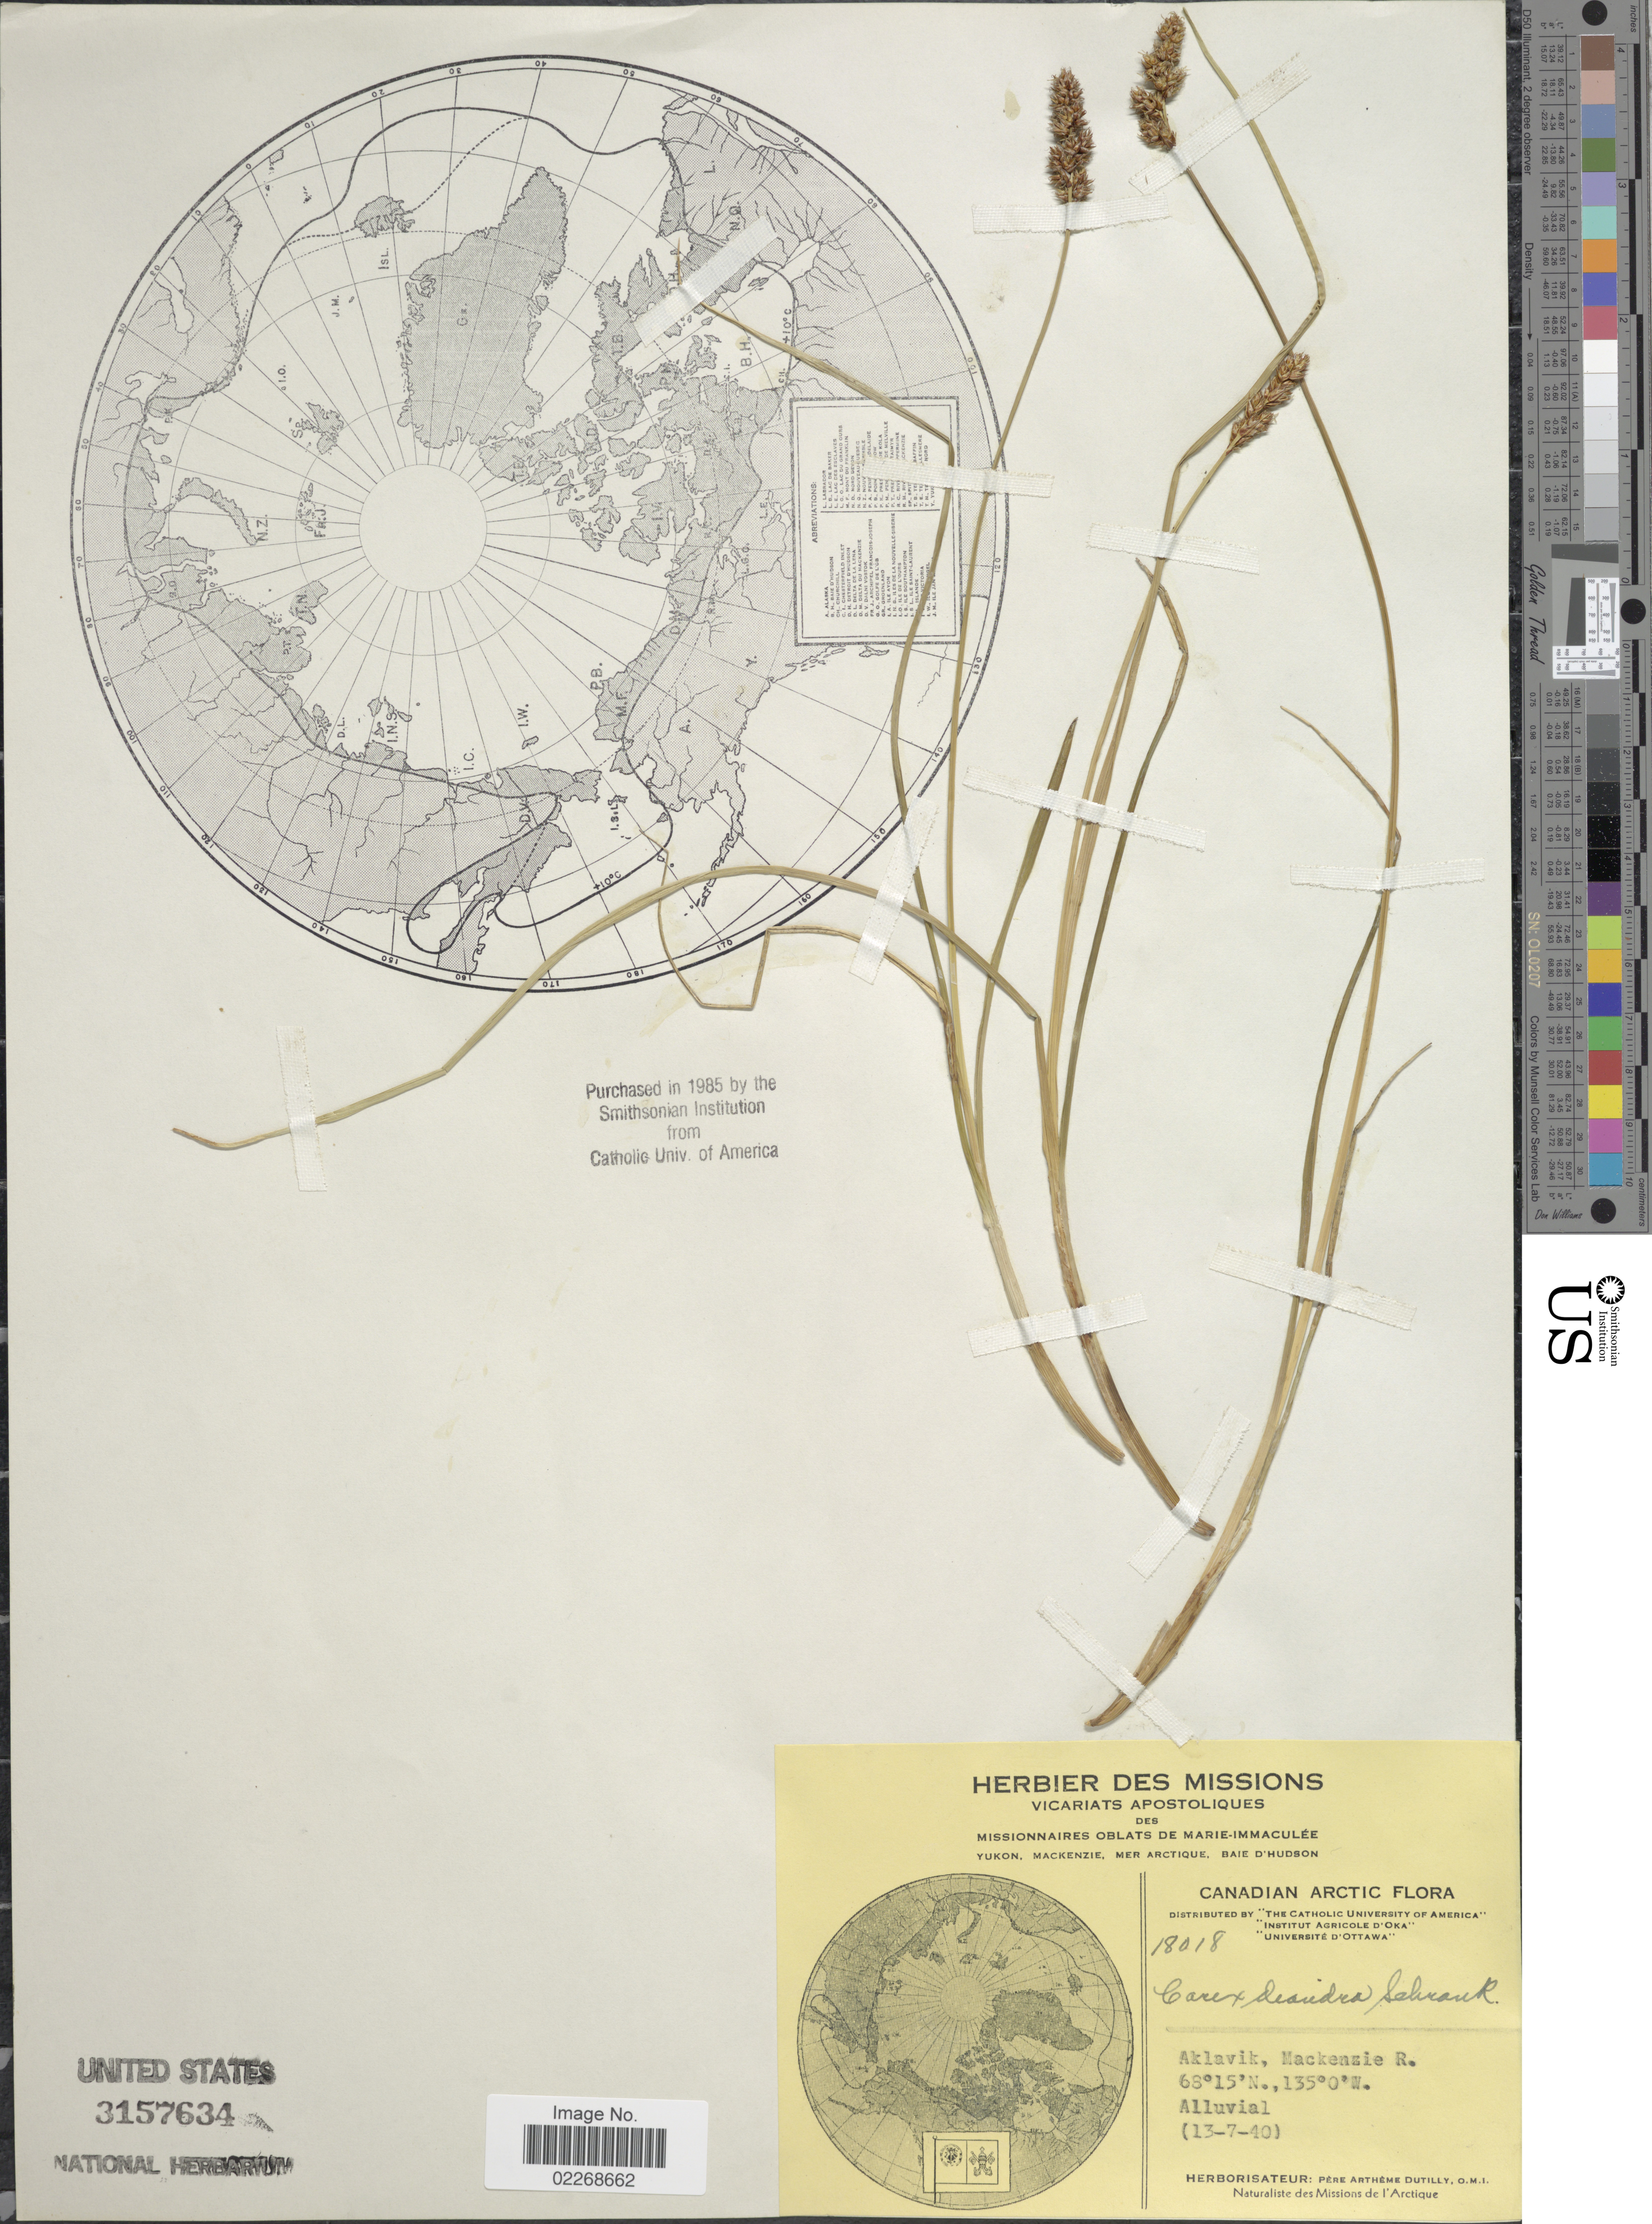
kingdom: Plantae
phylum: Tracheophyta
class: Liliopsida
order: Poales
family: Cyperaceae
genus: Carex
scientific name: Carex diandra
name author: Schrank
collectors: ex Herb. Pêre Arthême Dutilly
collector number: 18018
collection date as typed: Transcribed d/m/y: 13/7/40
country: Canada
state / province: Northwest Territories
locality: Canadian Arctic. Aklavik, Mackenzie R. Alluvial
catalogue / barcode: US 3157634